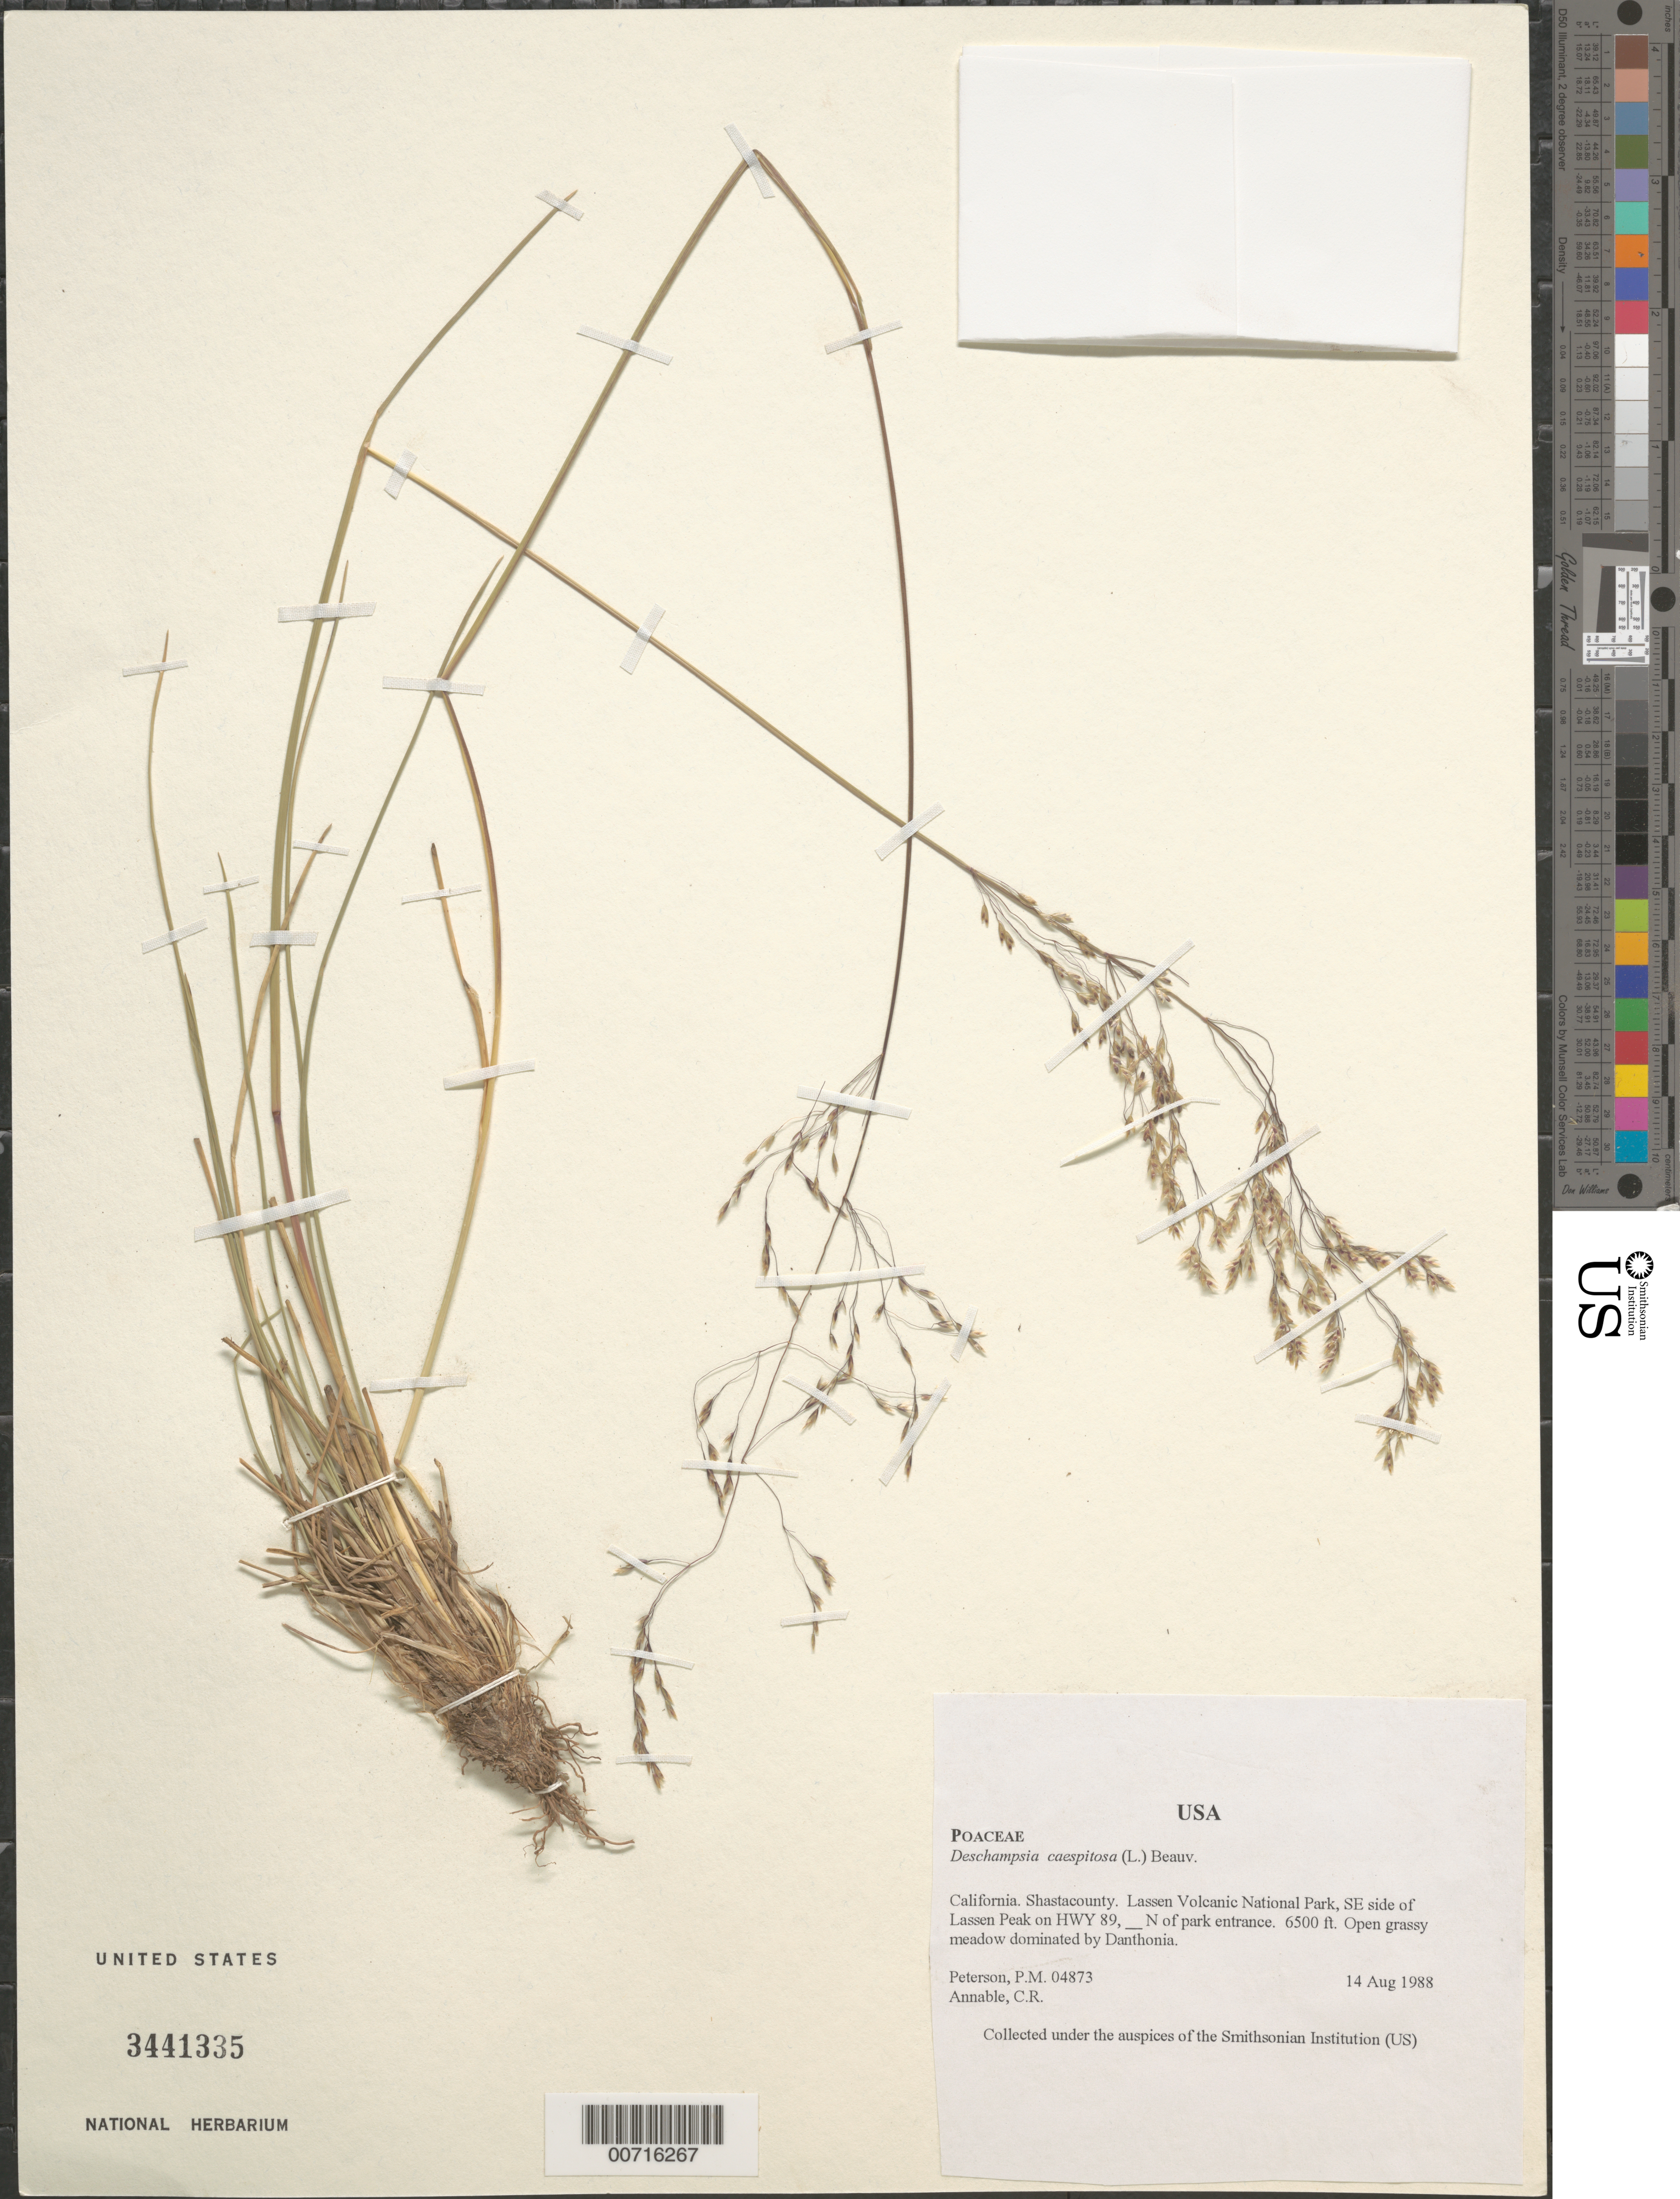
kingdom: Plantae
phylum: Tracheophyta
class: Liliopsida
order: Poales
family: Poaceae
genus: Deschampsia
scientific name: Deschampsia cespitosa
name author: (L.) P. Beauv.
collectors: P. M. Peterson & C. R. Annable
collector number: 04873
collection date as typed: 14 Aug 1988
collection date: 1988-08-14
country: United States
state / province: California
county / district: Shasta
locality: Lassen Volcanic National Park, SE side of Lassen Peak on HWY 89, __ N of park entrance.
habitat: Open grassy meadow dominated by Danthonia.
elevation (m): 1981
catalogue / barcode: US 3441335